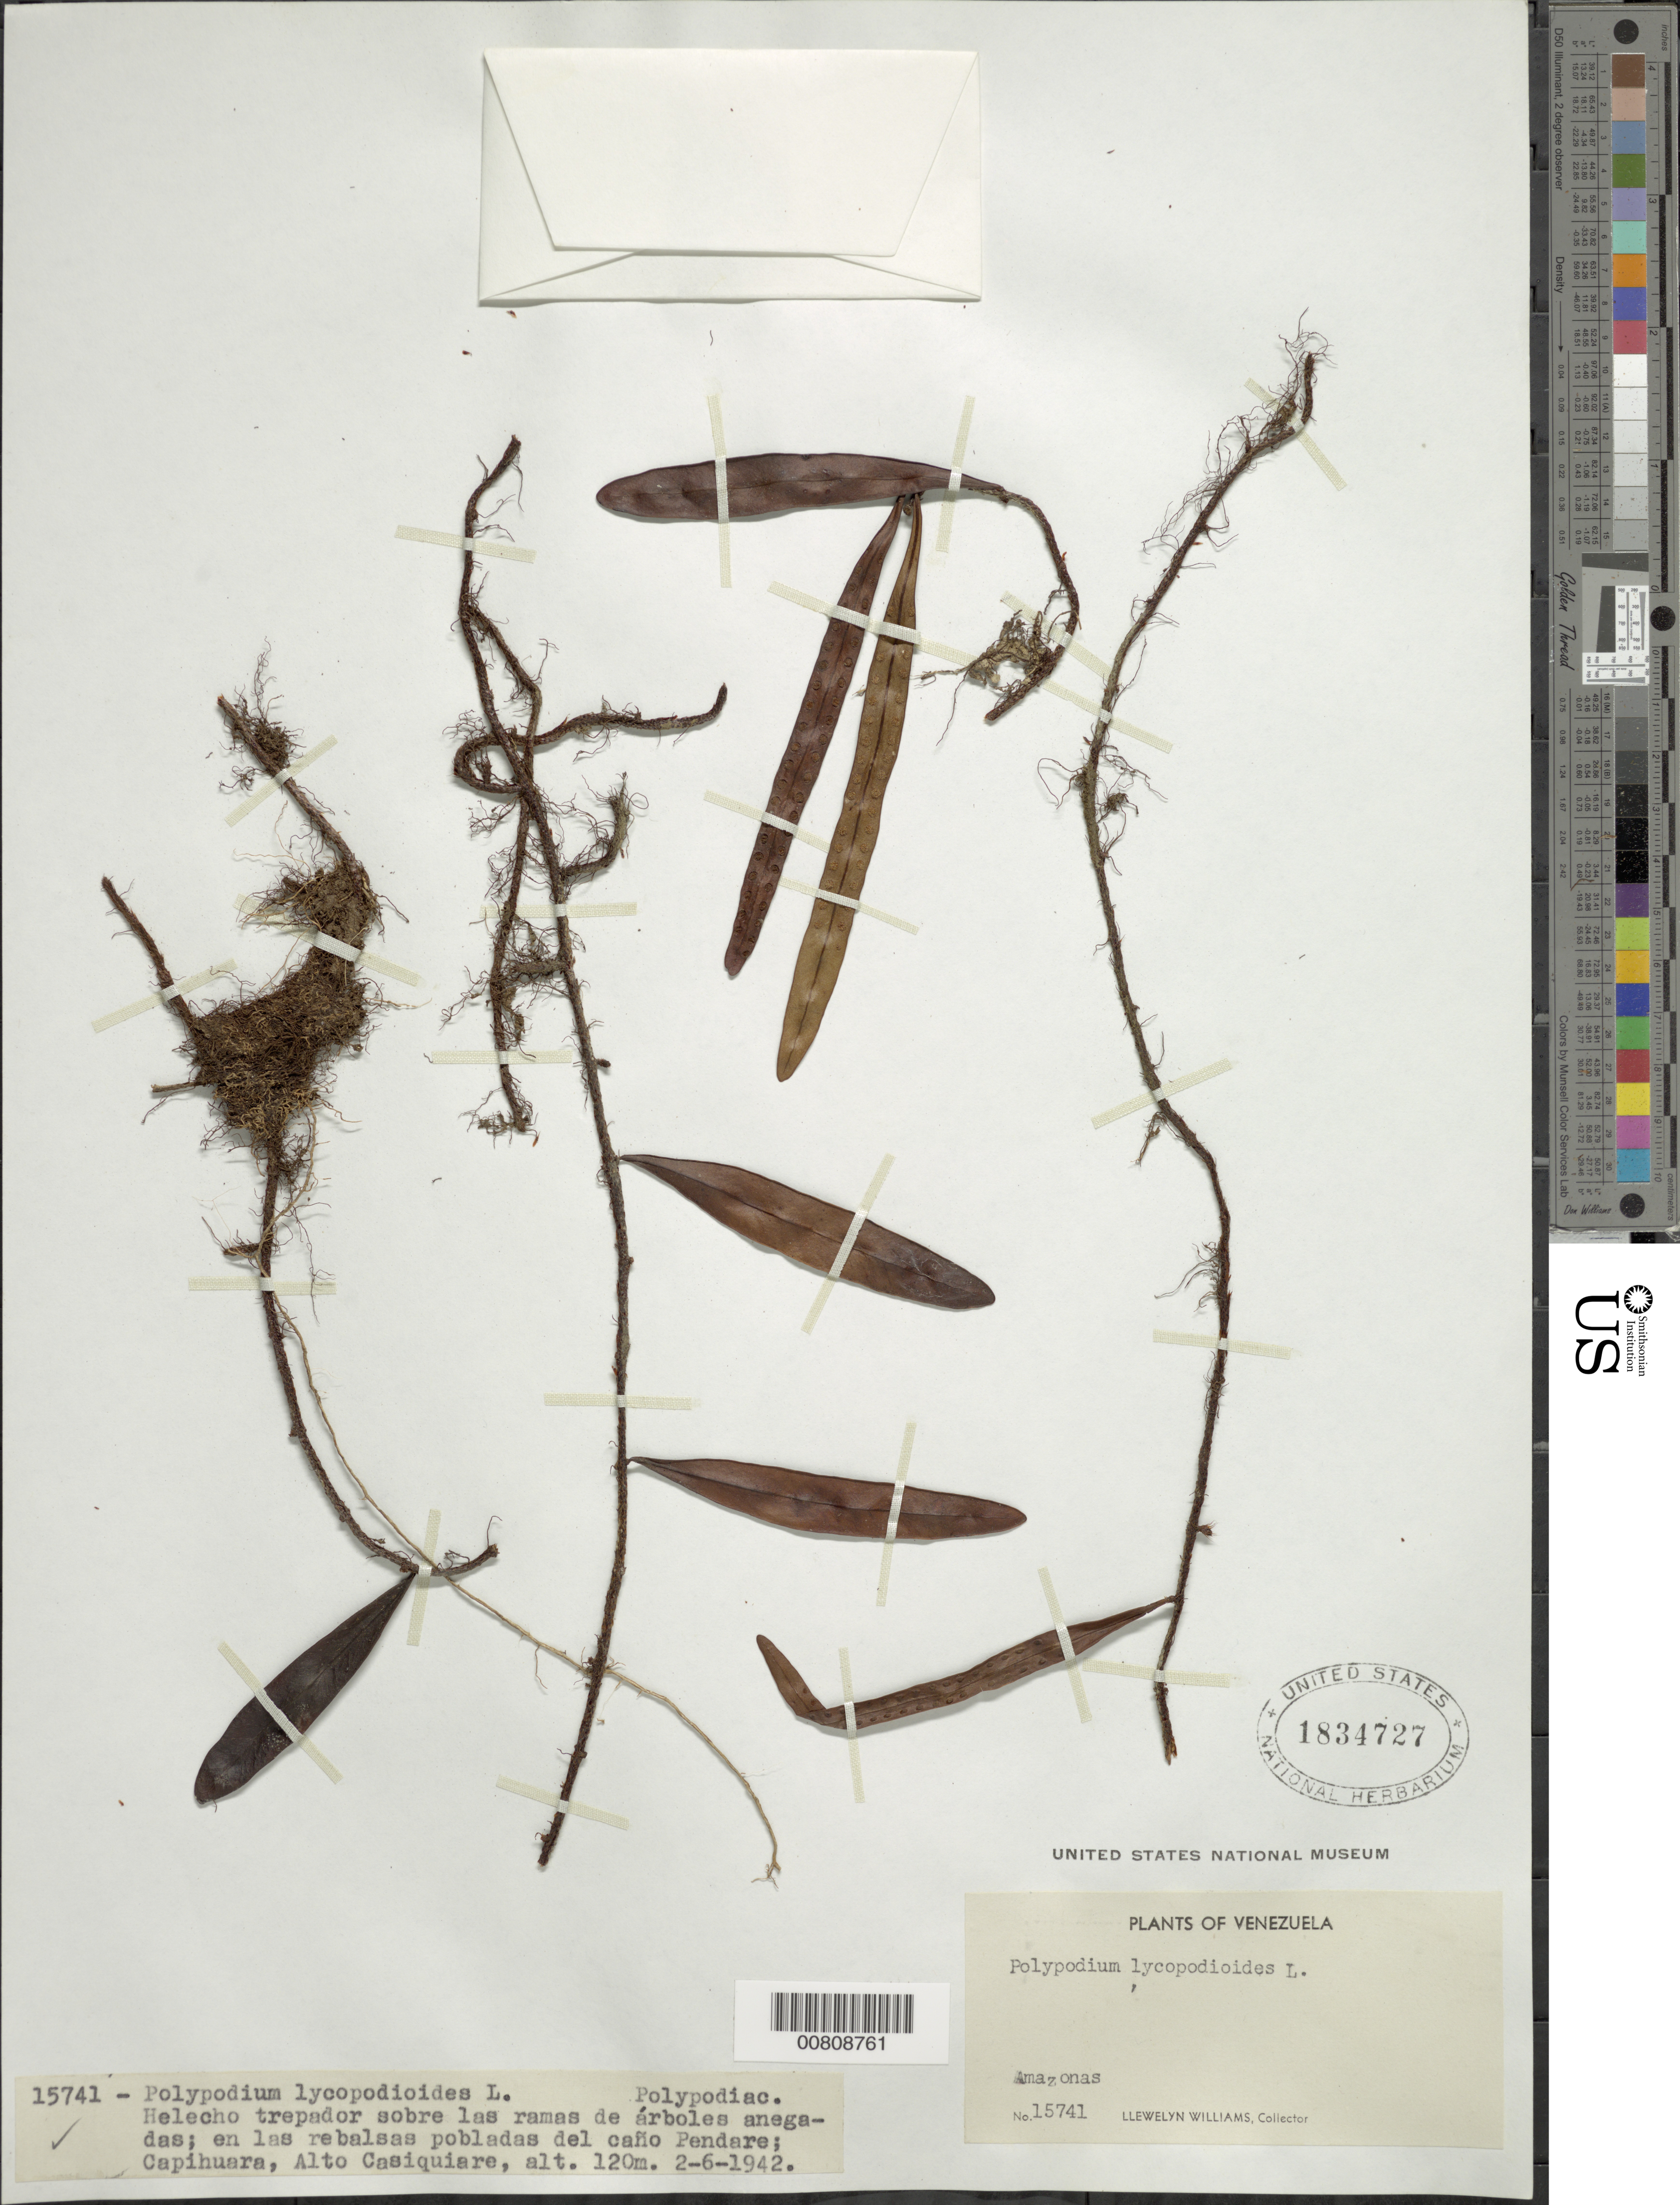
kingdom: Plantae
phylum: Tracheophyta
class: Polypodiopsida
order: Polypodiales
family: Polypodiaceae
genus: Microgramma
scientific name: Microgramma baldwinii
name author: Brade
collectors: Ll. Williams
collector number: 15741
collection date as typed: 2-Jun-42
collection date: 1942-06-02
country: Venezuela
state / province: Amazonas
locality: Capihuara, Río Casiquiare, Caño Pendare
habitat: Sobre las ramas de arboles anegadas; en las rebalsas pobladas del cano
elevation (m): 120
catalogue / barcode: US 1834727